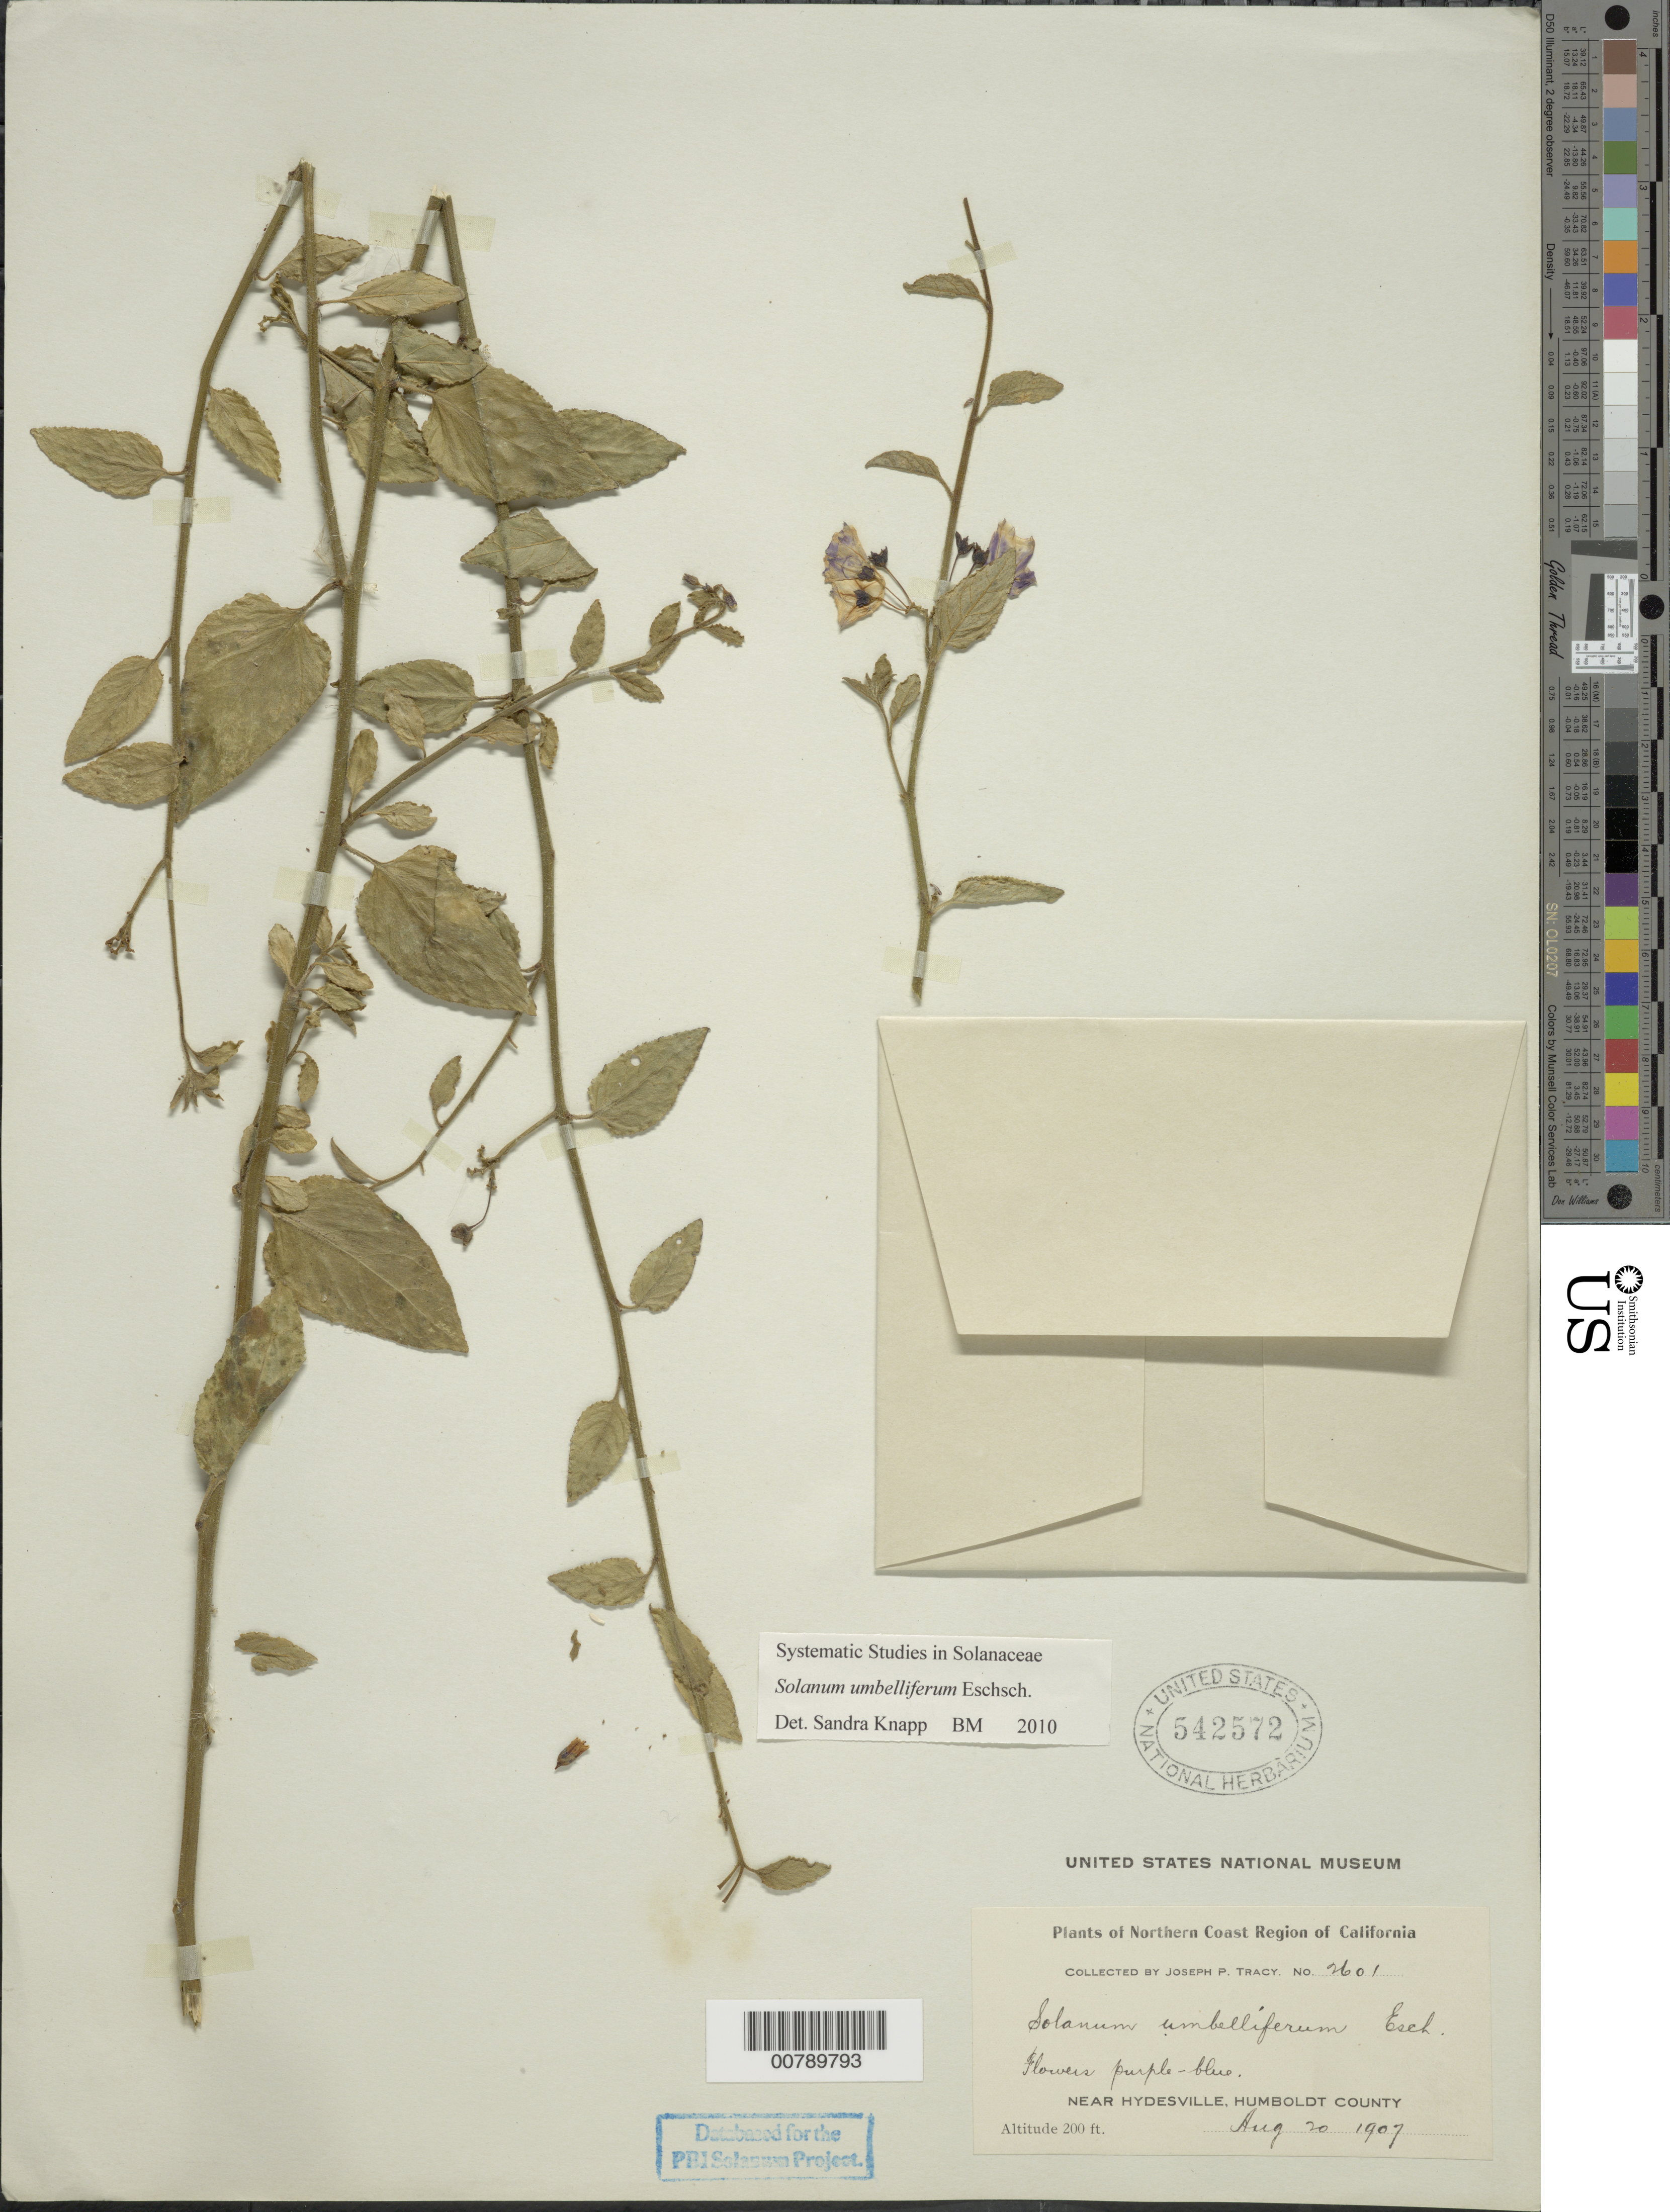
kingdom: Plantae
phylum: Tracheophyta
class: Magnoliopsida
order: Solanales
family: Solanaceae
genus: Solanum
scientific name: Solanum umbelliferum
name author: Eschsch.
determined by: Knapp, S. D.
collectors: J. Tracy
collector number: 2601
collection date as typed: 20 Aug 1907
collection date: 1907-08-20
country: United States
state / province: California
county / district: Humboldt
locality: Near Hydesville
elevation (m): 60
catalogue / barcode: US 542572